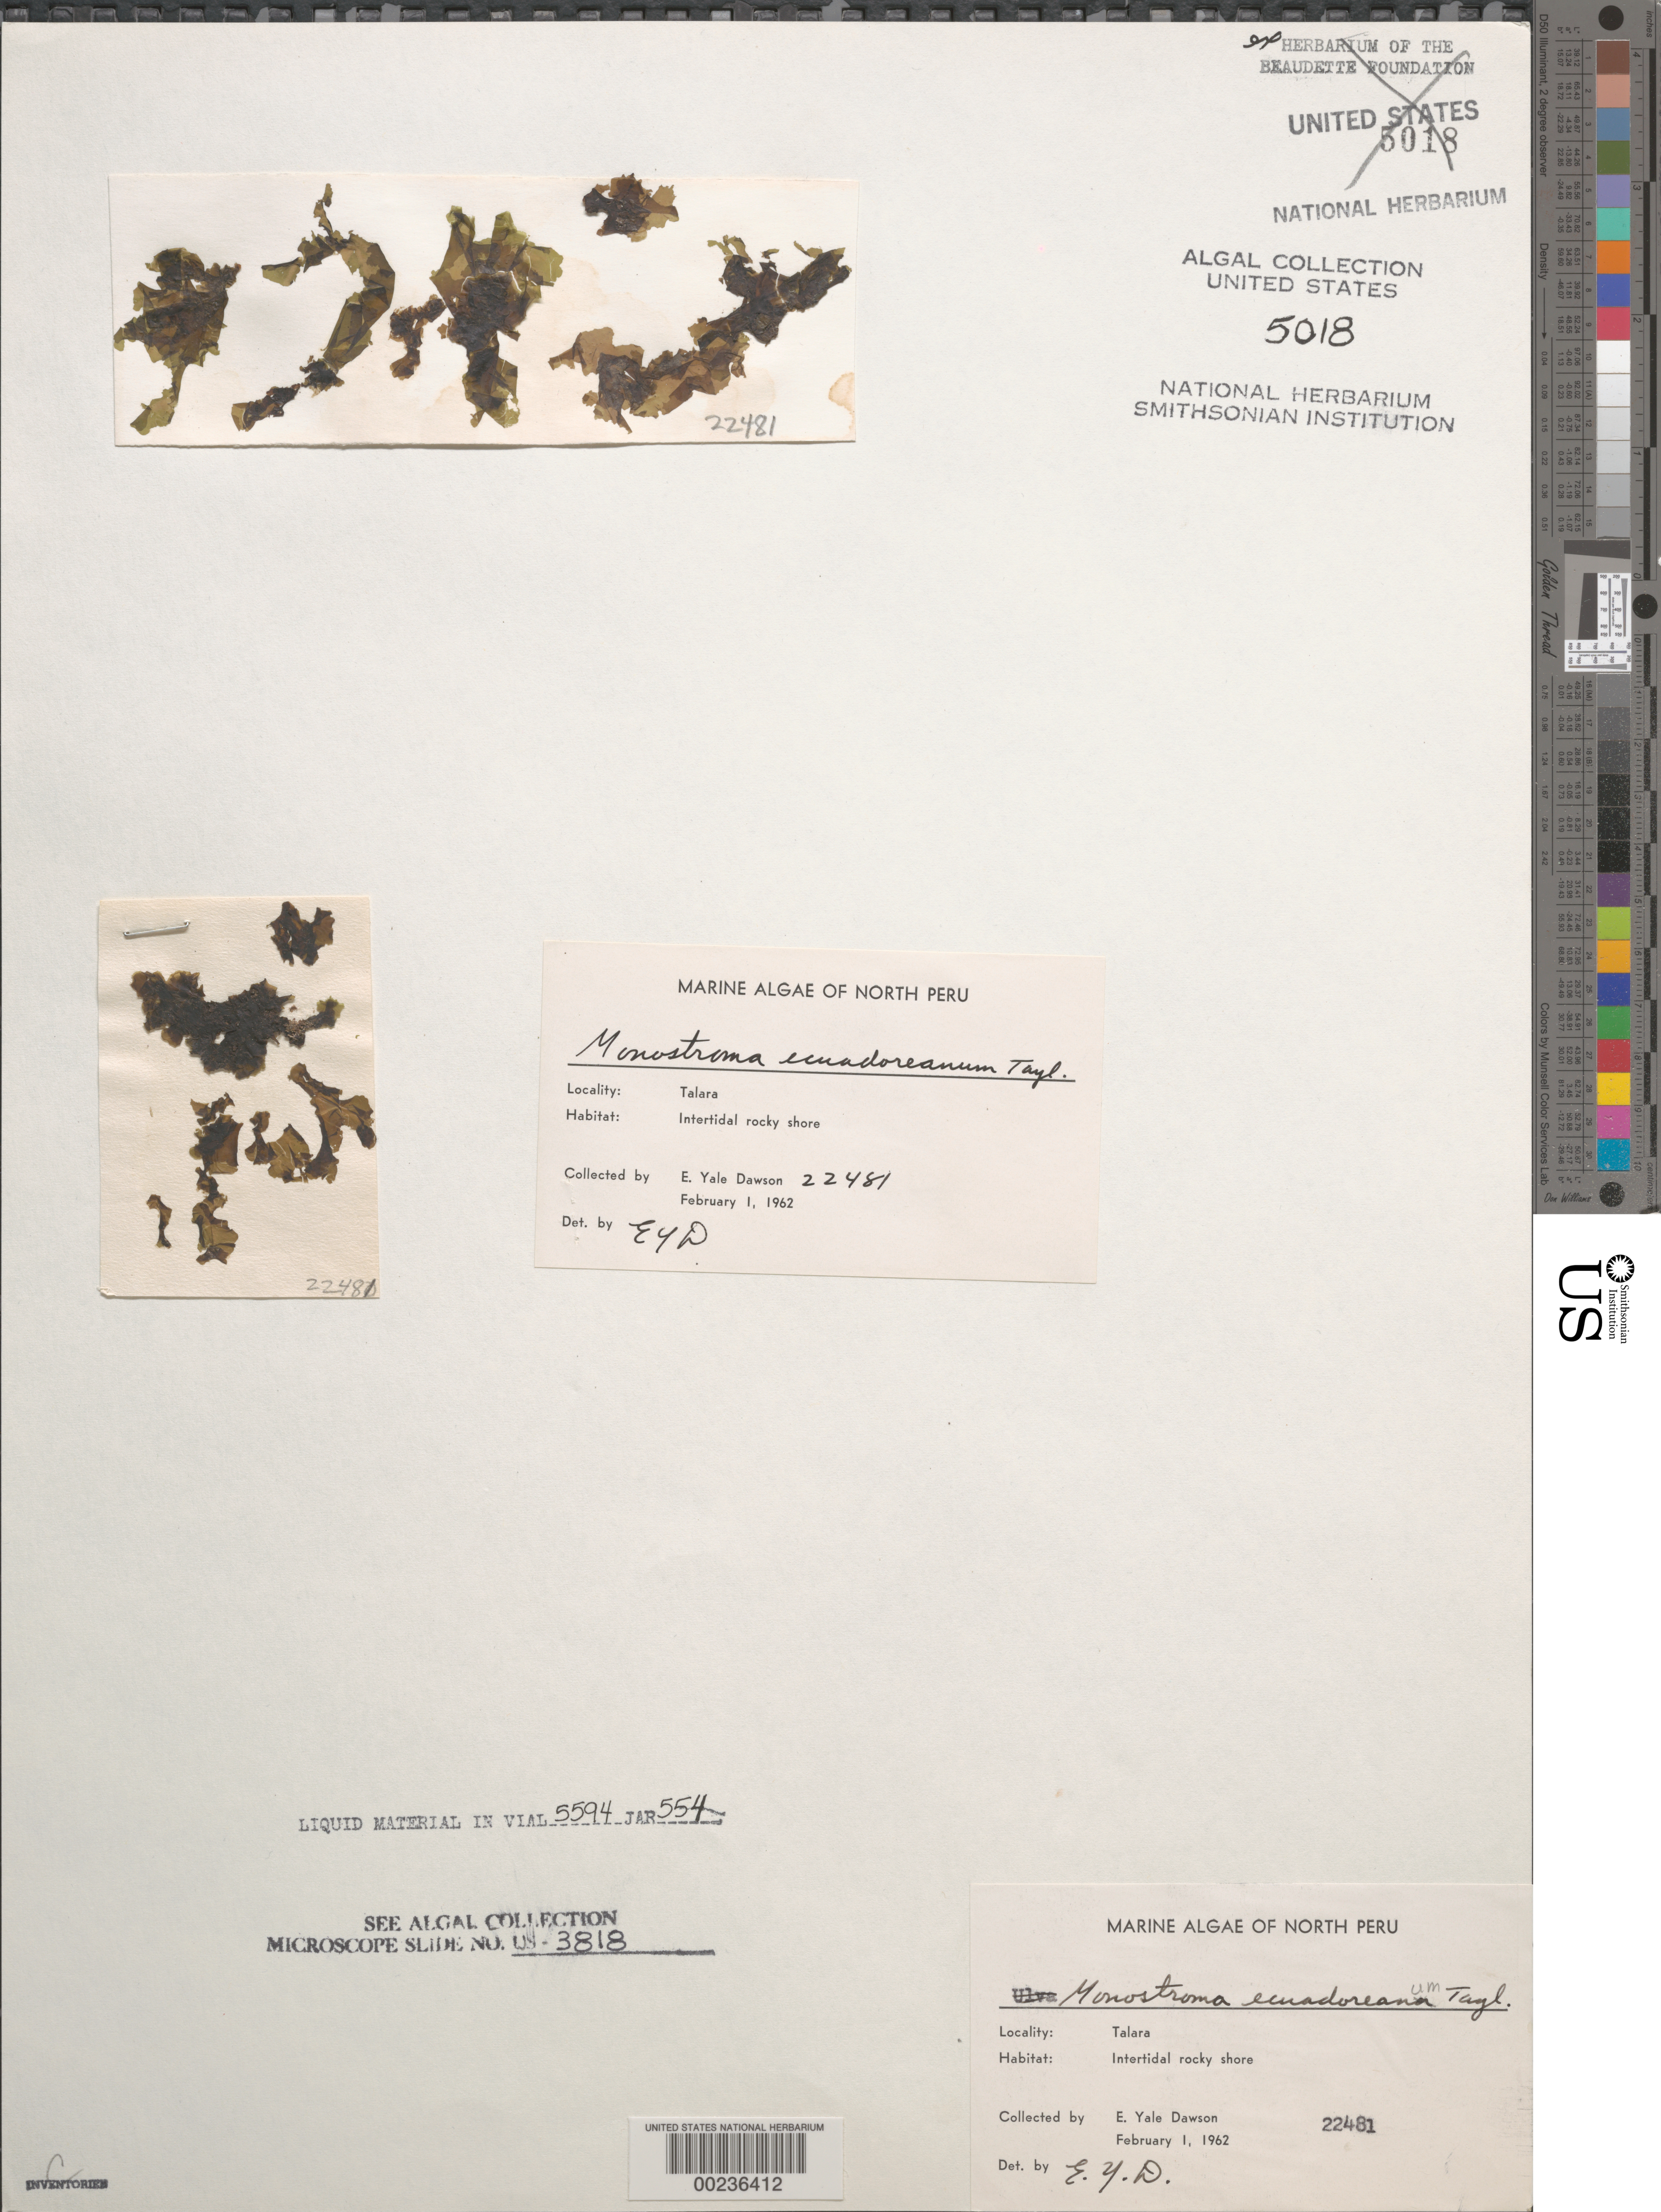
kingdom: Plantae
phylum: Chlorophyta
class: Ulvophyceae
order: Ulvales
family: Monostromataceae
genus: Monostroma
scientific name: Monostroma ecuadoreanum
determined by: Dawson, E. Y.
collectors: E. Y. Dawson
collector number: EYD 22481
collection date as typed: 01 Feb 1962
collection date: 1962-02-01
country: Peru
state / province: Piura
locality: Talara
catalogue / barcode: US 5018